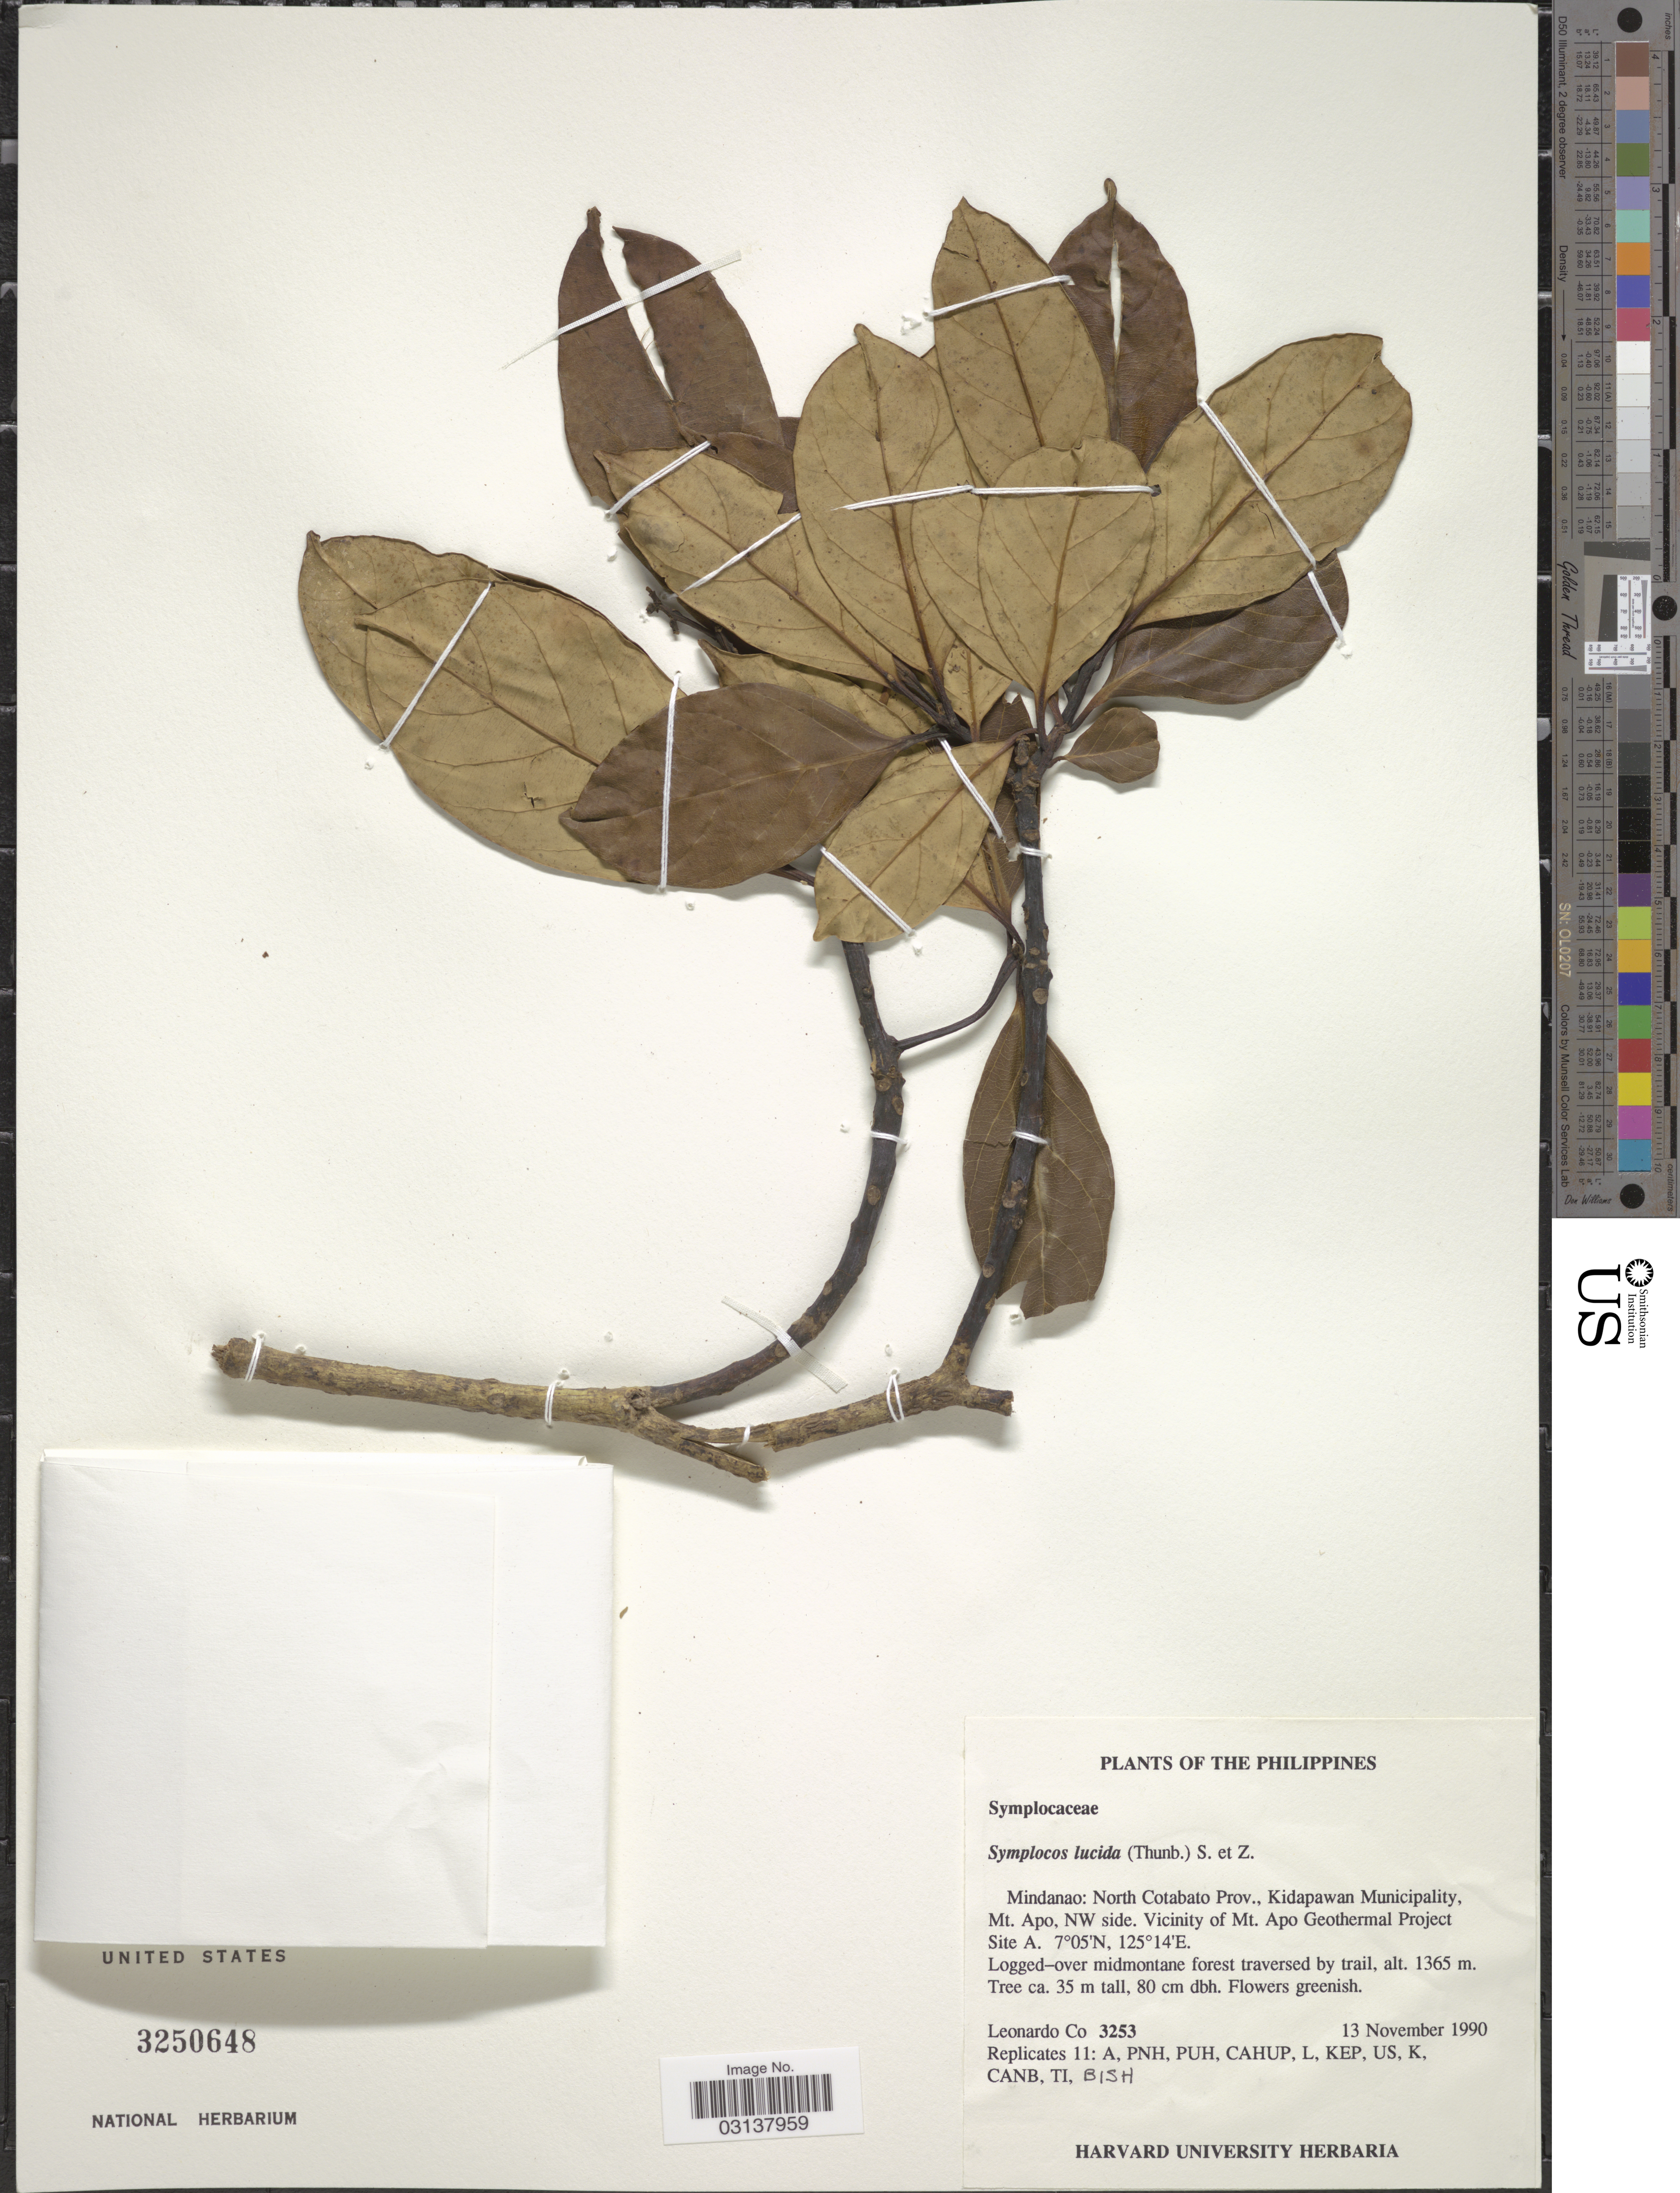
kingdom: Plantae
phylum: Tracheophyta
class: Magnoliopsida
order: Ericales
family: Symplocaceae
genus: Symplocos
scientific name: Symplocos lucida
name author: (Thurb.) Siebold & Zucc.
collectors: L. Co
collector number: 3253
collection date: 1990-11-13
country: Philippines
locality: The Philippines. Mindanao: North Cotabato Prov., Kidapawan Municipality, Mt. Apo, NW Side. Vicinity of Mt. Apo Geothermal Project Site A.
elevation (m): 1365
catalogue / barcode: US 3250648